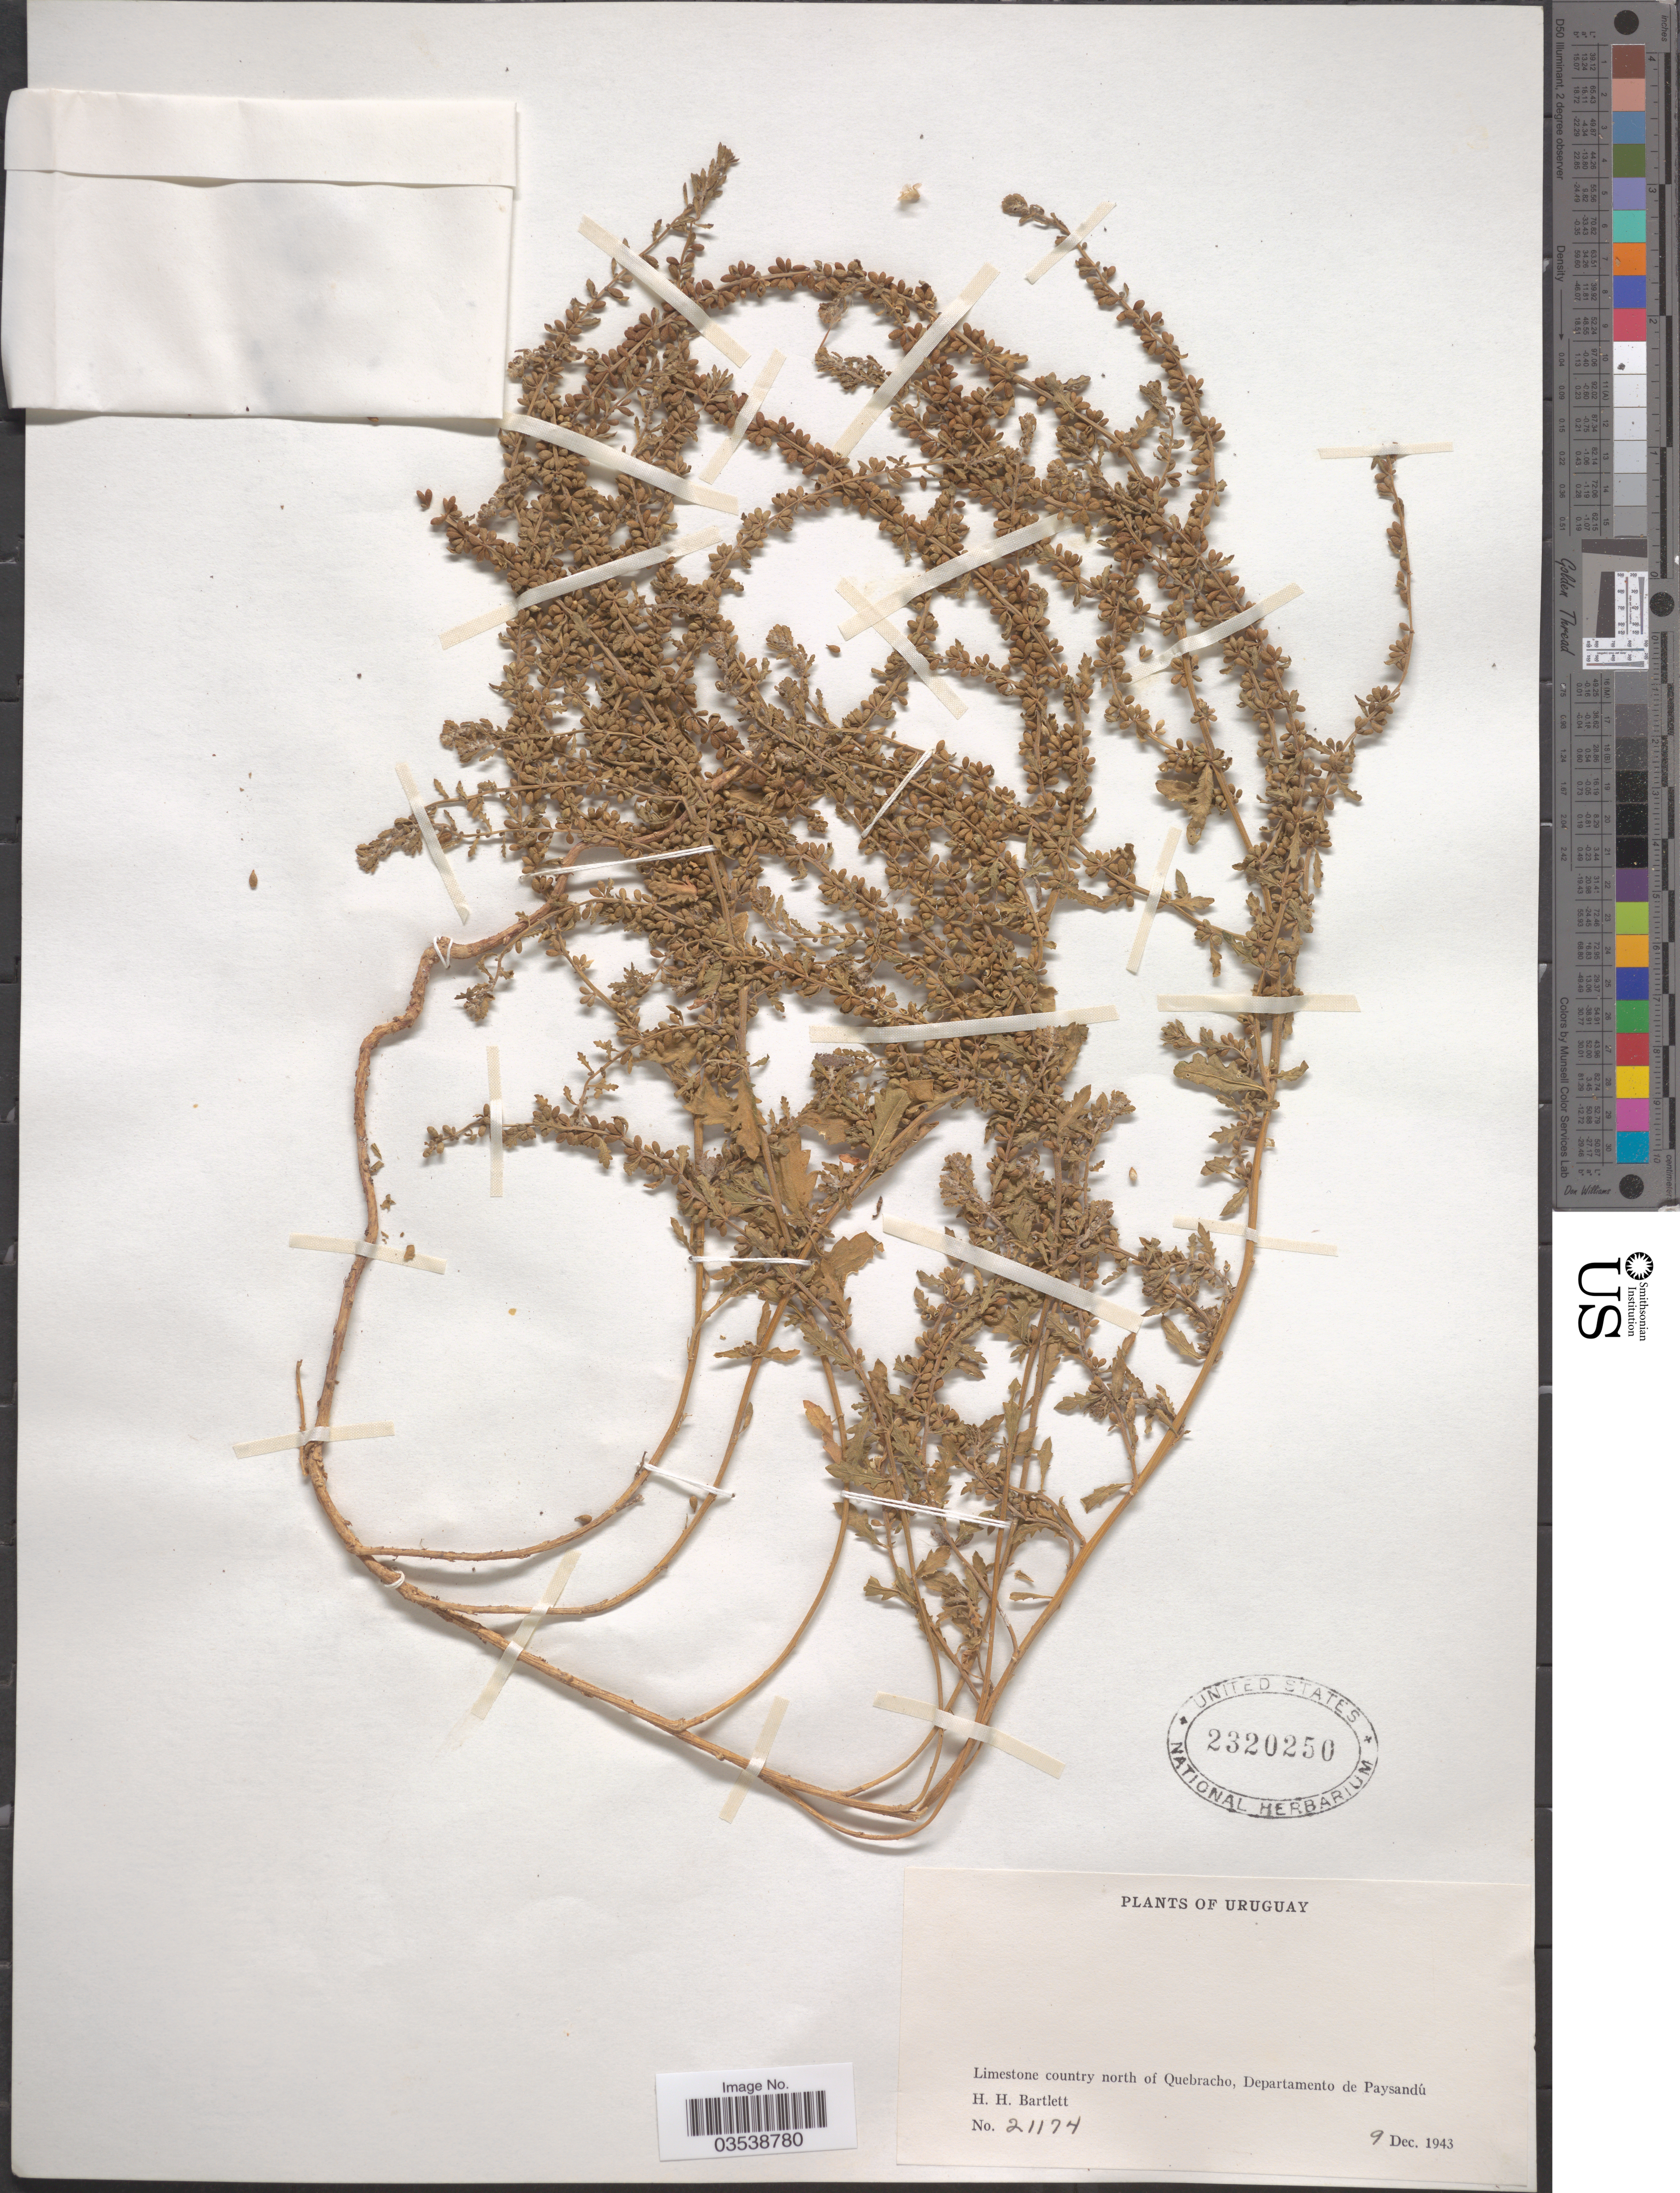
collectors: H. H. Bartlett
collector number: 21174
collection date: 1943-12-09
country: Uruguay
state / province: Paysandu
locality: Limestone country north of Quebracho, Departamento de Paysandú.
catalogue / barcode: US 2320250